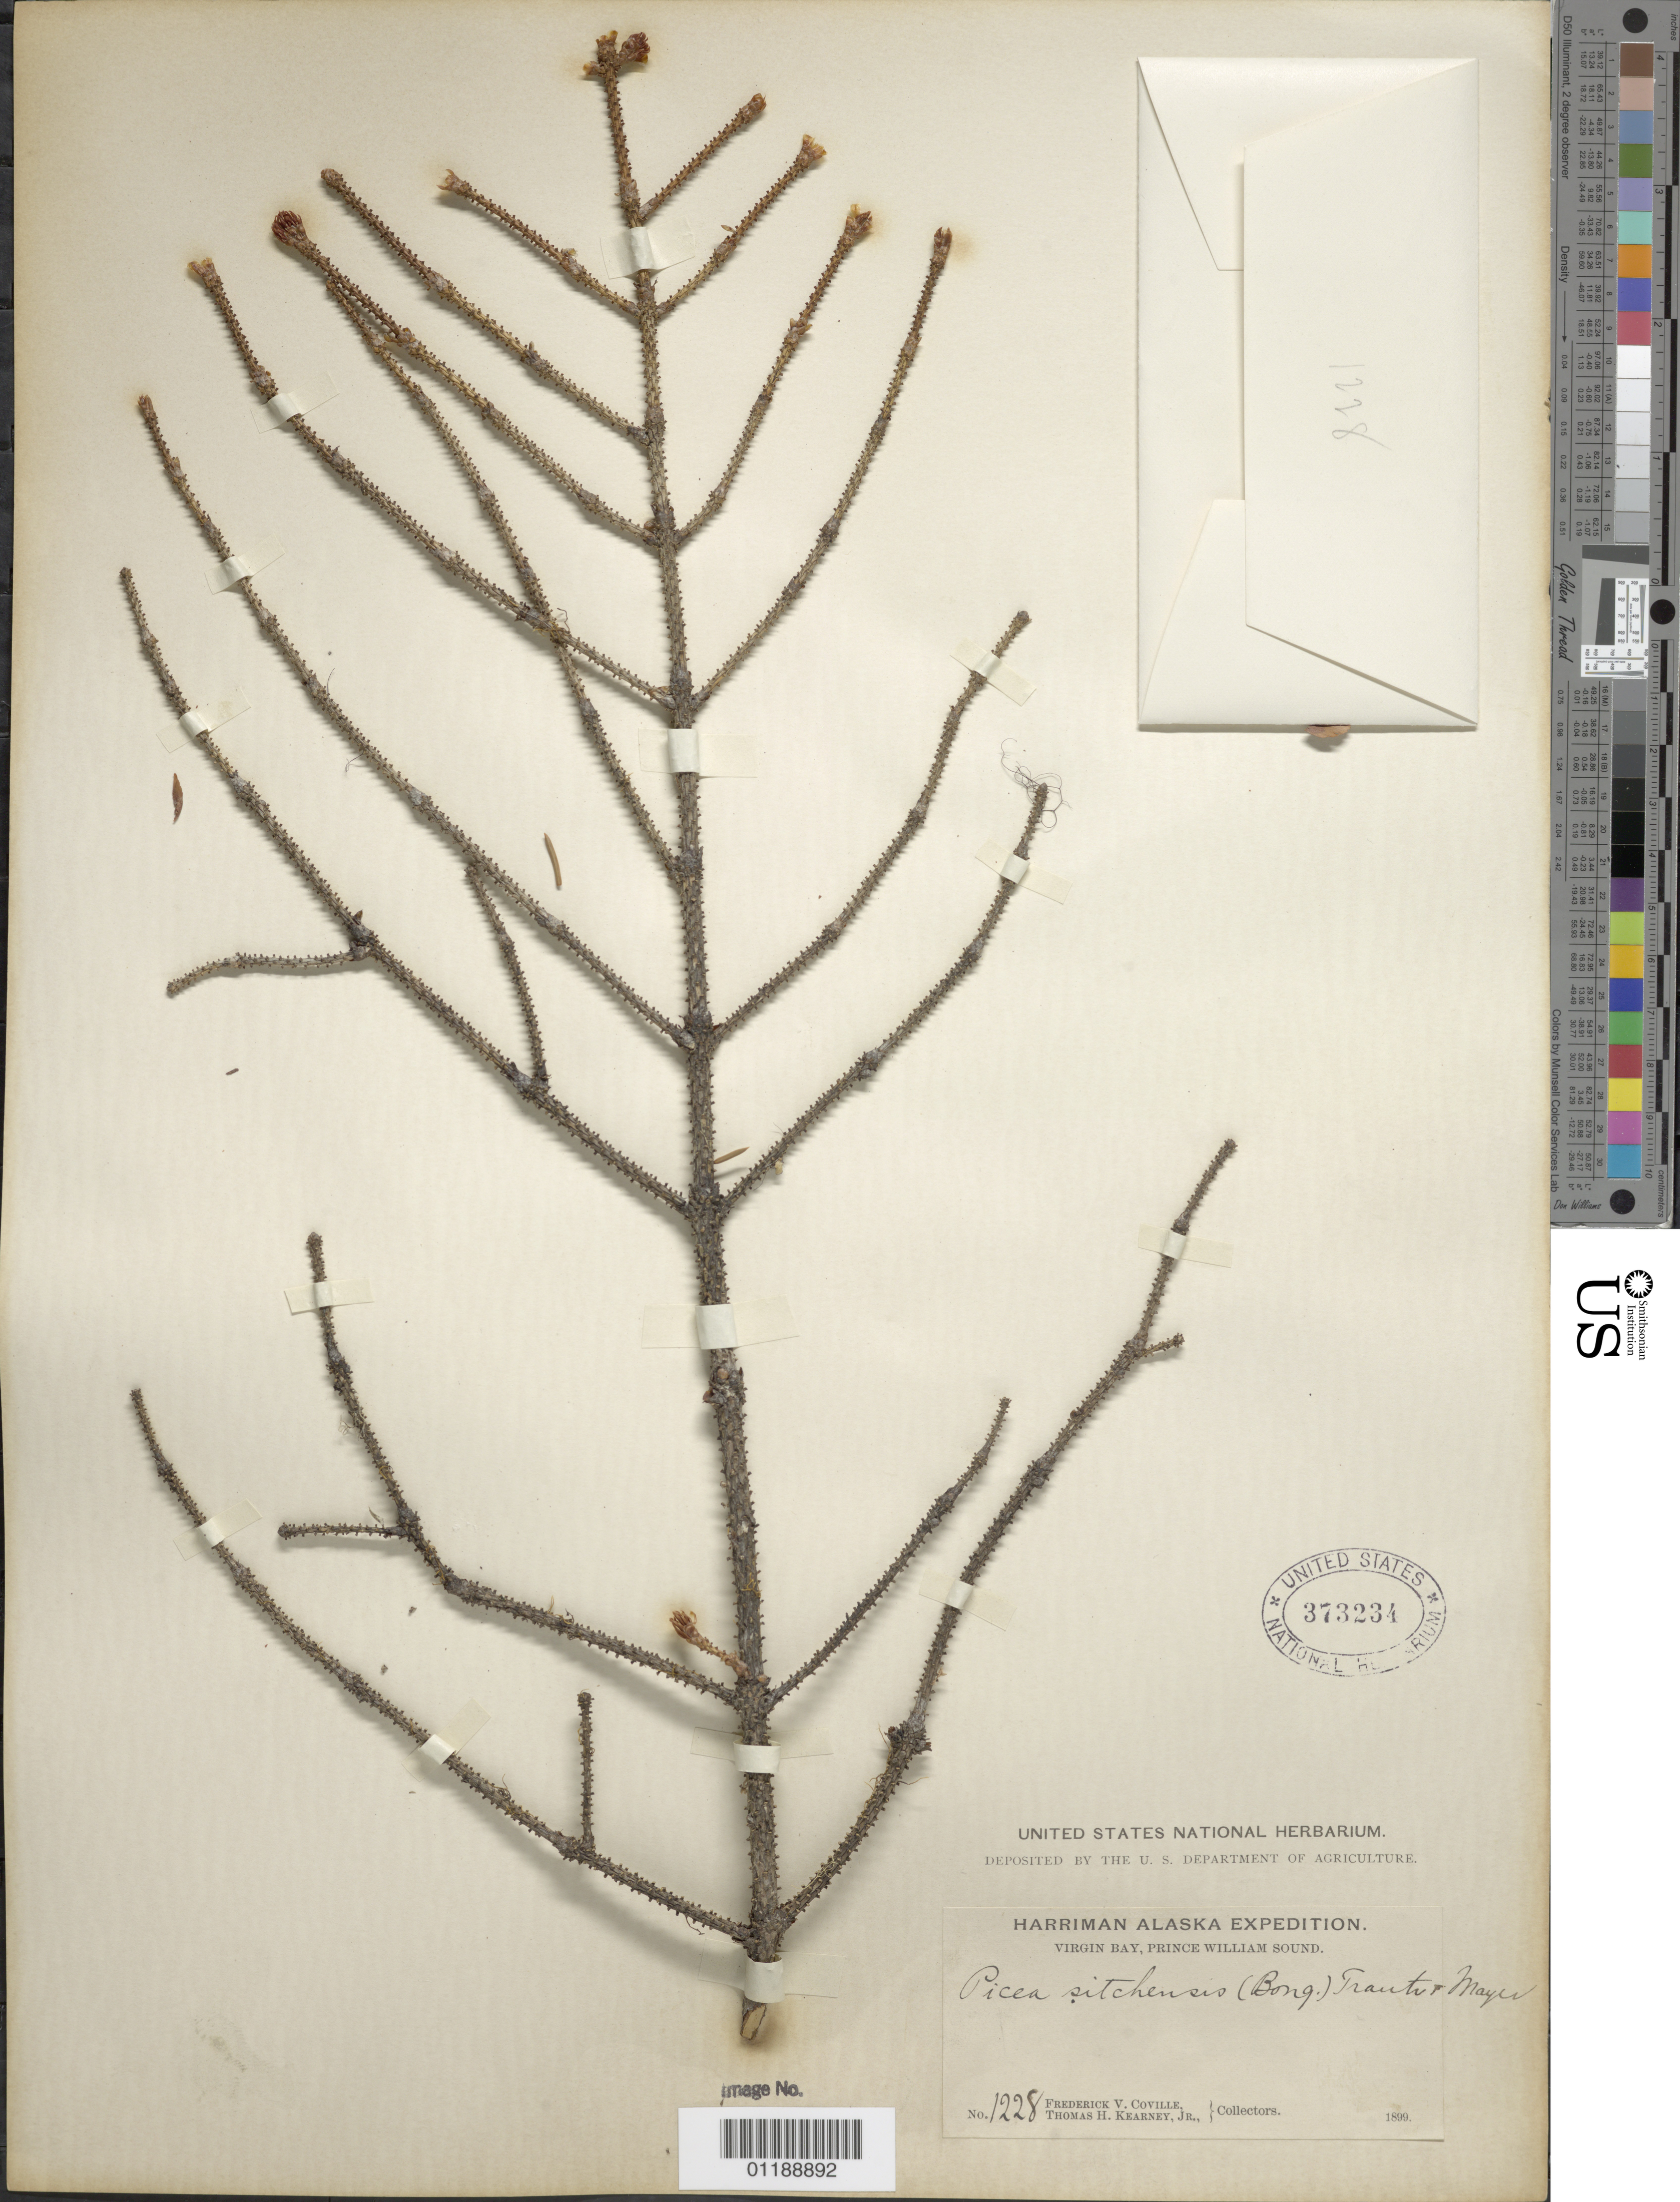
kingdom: Plantae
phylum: Tracheophyta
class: Pinopsida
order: Pinales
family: Pinaceae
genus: Picea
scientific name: Picea sitchensis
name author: (Bong.) Carrière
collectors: F. V. Coville & T. H. Kearney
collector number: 1228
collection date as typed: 1899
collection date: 1899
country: United States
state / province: Alaska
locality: Virgin Bay, Prince William Sound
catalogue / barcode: US 373234